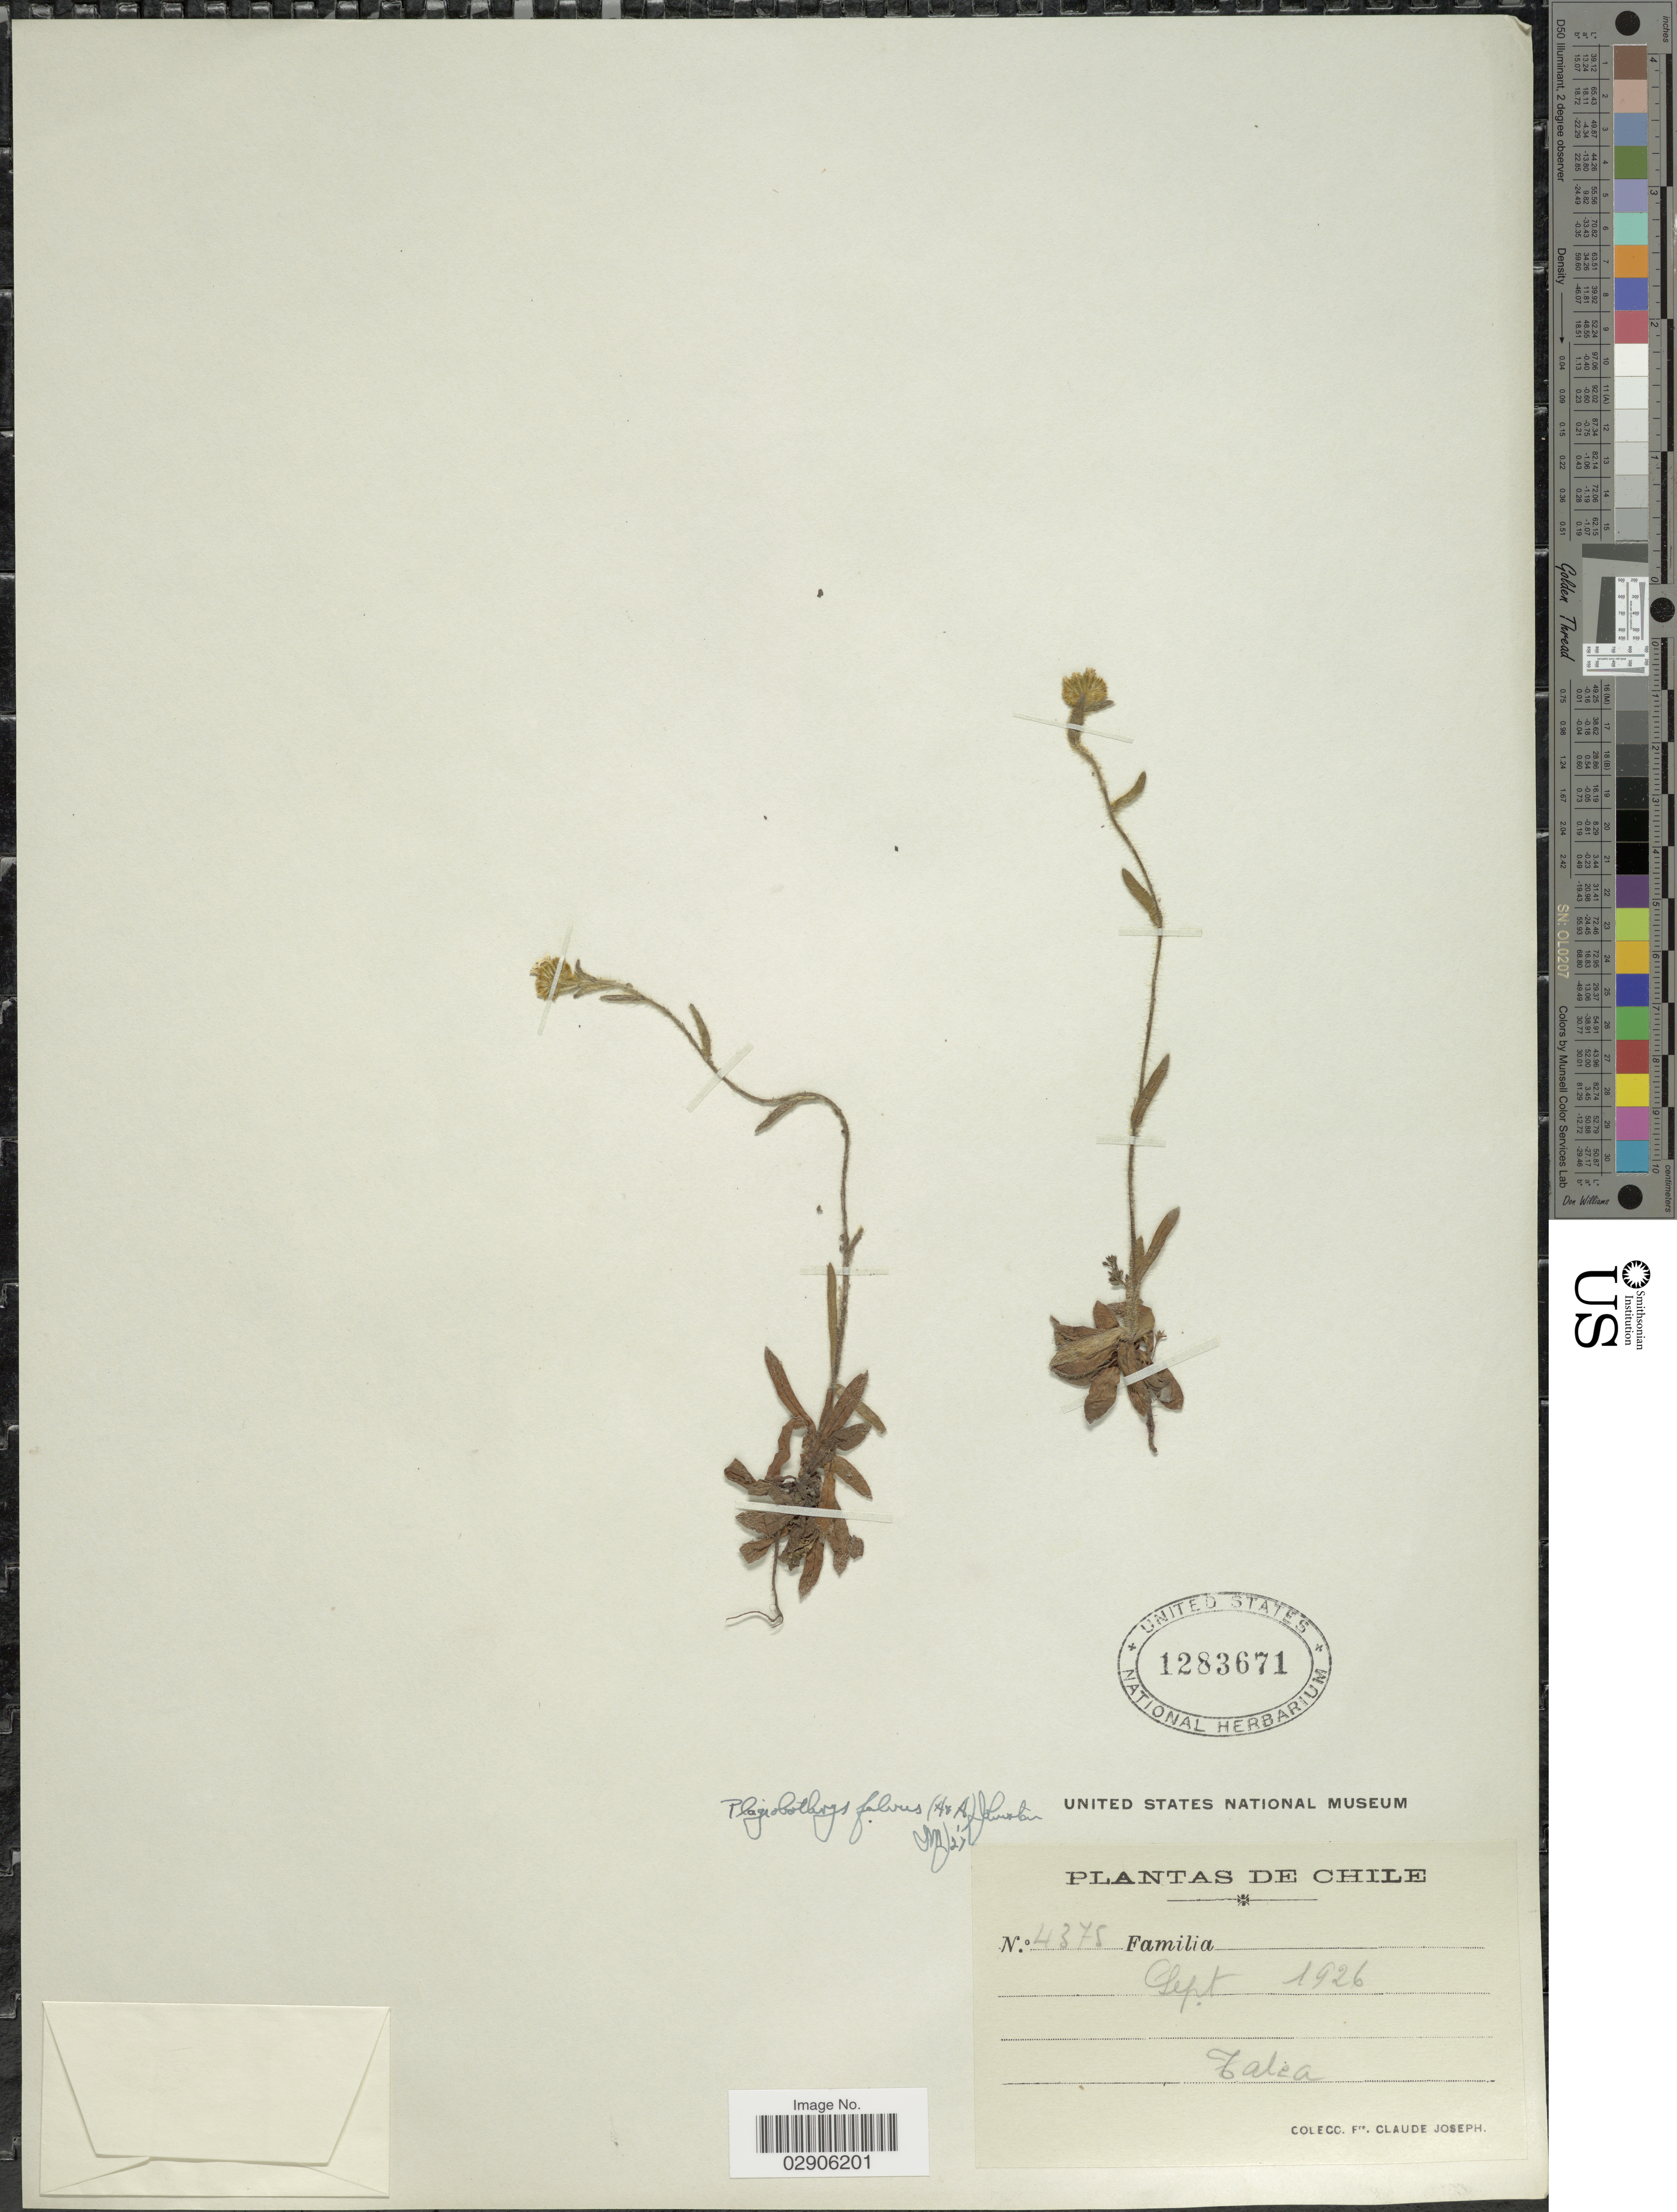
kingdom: Plantae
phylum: Tracheophyta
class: Magnoliopsida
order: Boraginales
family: Boraginaceae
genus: Plagiobothrys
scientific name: Plagiobothrys fulvus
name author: (Hook. & Arn.) I.M. Johnst.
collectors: Bro. Claude-Joseph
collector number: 4375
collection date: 1926-09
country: Chile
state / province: Maule (VII)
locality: Talca.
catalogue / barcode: US 1283671